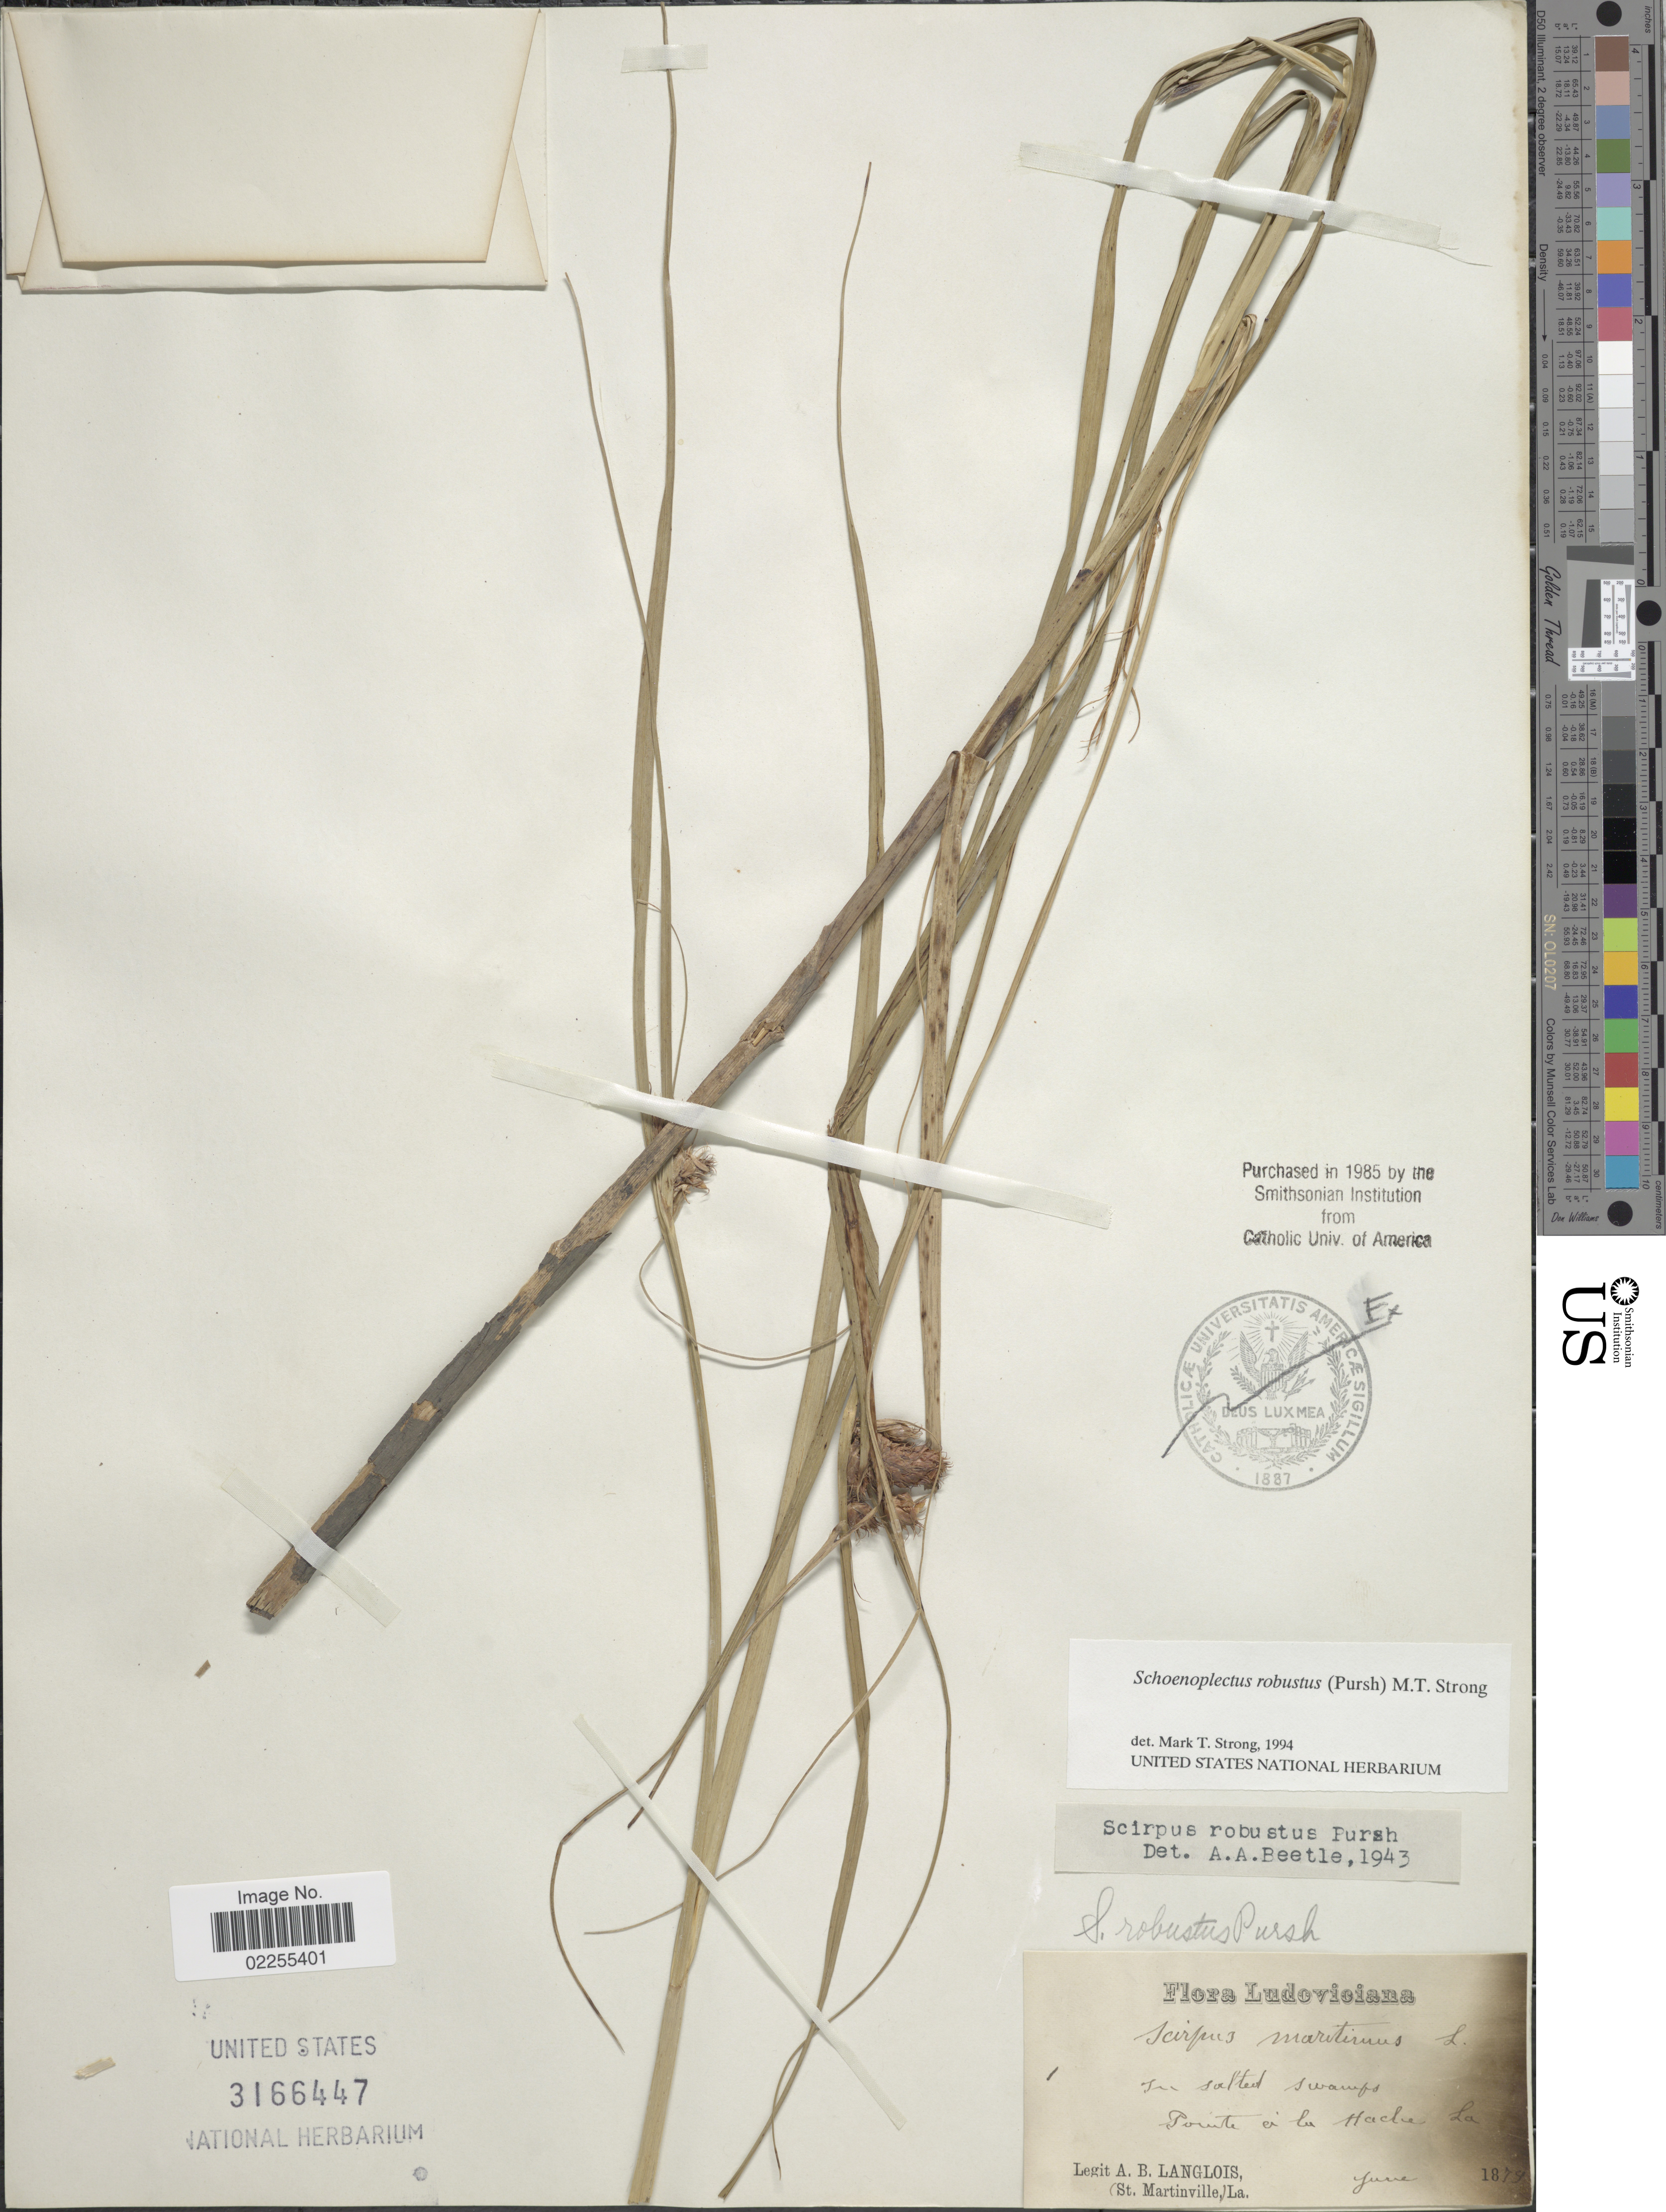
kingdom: Plantae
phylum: Tracheophyta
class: Liliopsida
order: Poales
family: Cyperaceae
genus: Bolboschoenus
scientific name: Bolboschoenus robustus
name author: (Pursh) Soják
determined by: Strong, M. T., (US), Smithsonian Institution - National Museum of Natural History (UNITED STATES)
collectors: A. Langlois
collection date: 1879-06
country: United States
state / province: Louisiana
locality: in salted swamps, Pointe à la Hache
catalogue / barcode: US 3166447